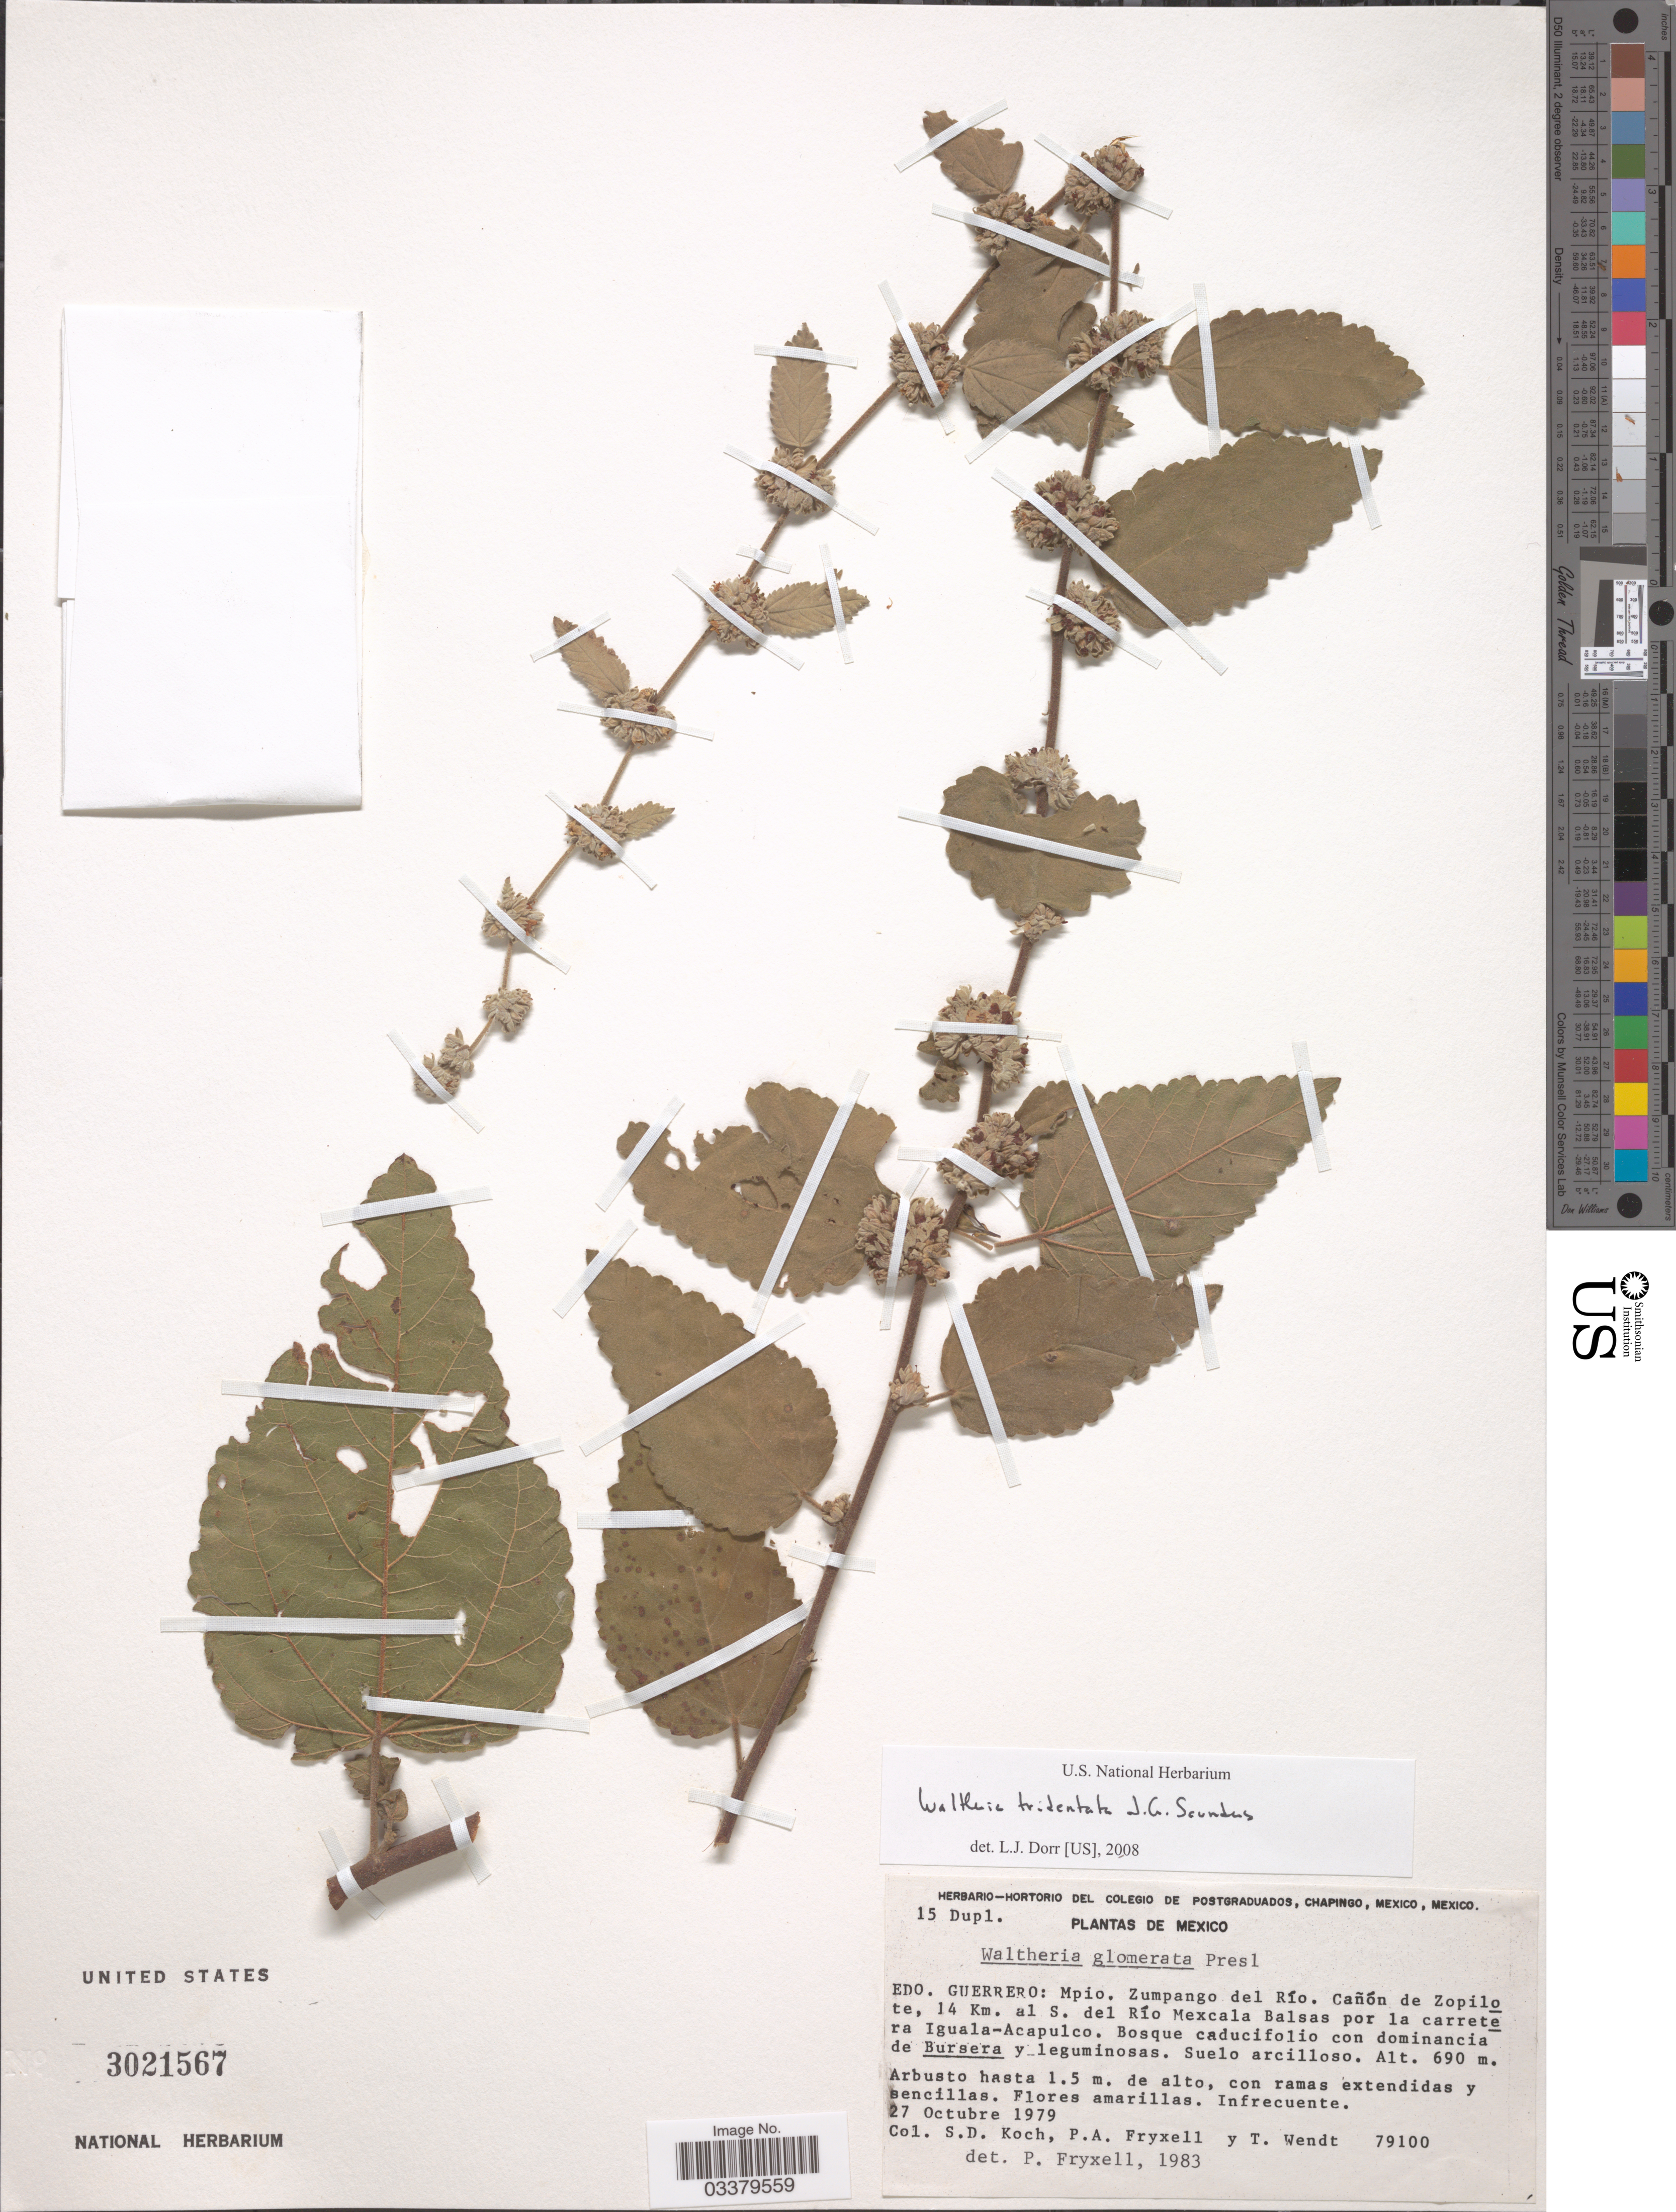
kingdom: Plantae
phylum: Tracheophyta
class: Magnoliopsida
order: Malvales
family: Malvaceae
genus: Waltheria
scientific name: Waltheria tridentata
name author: J.G. Saunders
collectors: S. Koch, P. A. Fryxell & T. L. Wendt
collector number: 79100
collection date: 1979-10-27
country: Mexico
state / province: Guerrero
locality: Mpio. Zumpango del Río. Cañón de Zopilote, 14 Km. al S. del Río Mexcala Balsas por la carretera Iguala-Acapulco.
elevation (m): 690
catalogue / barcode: US 3021567